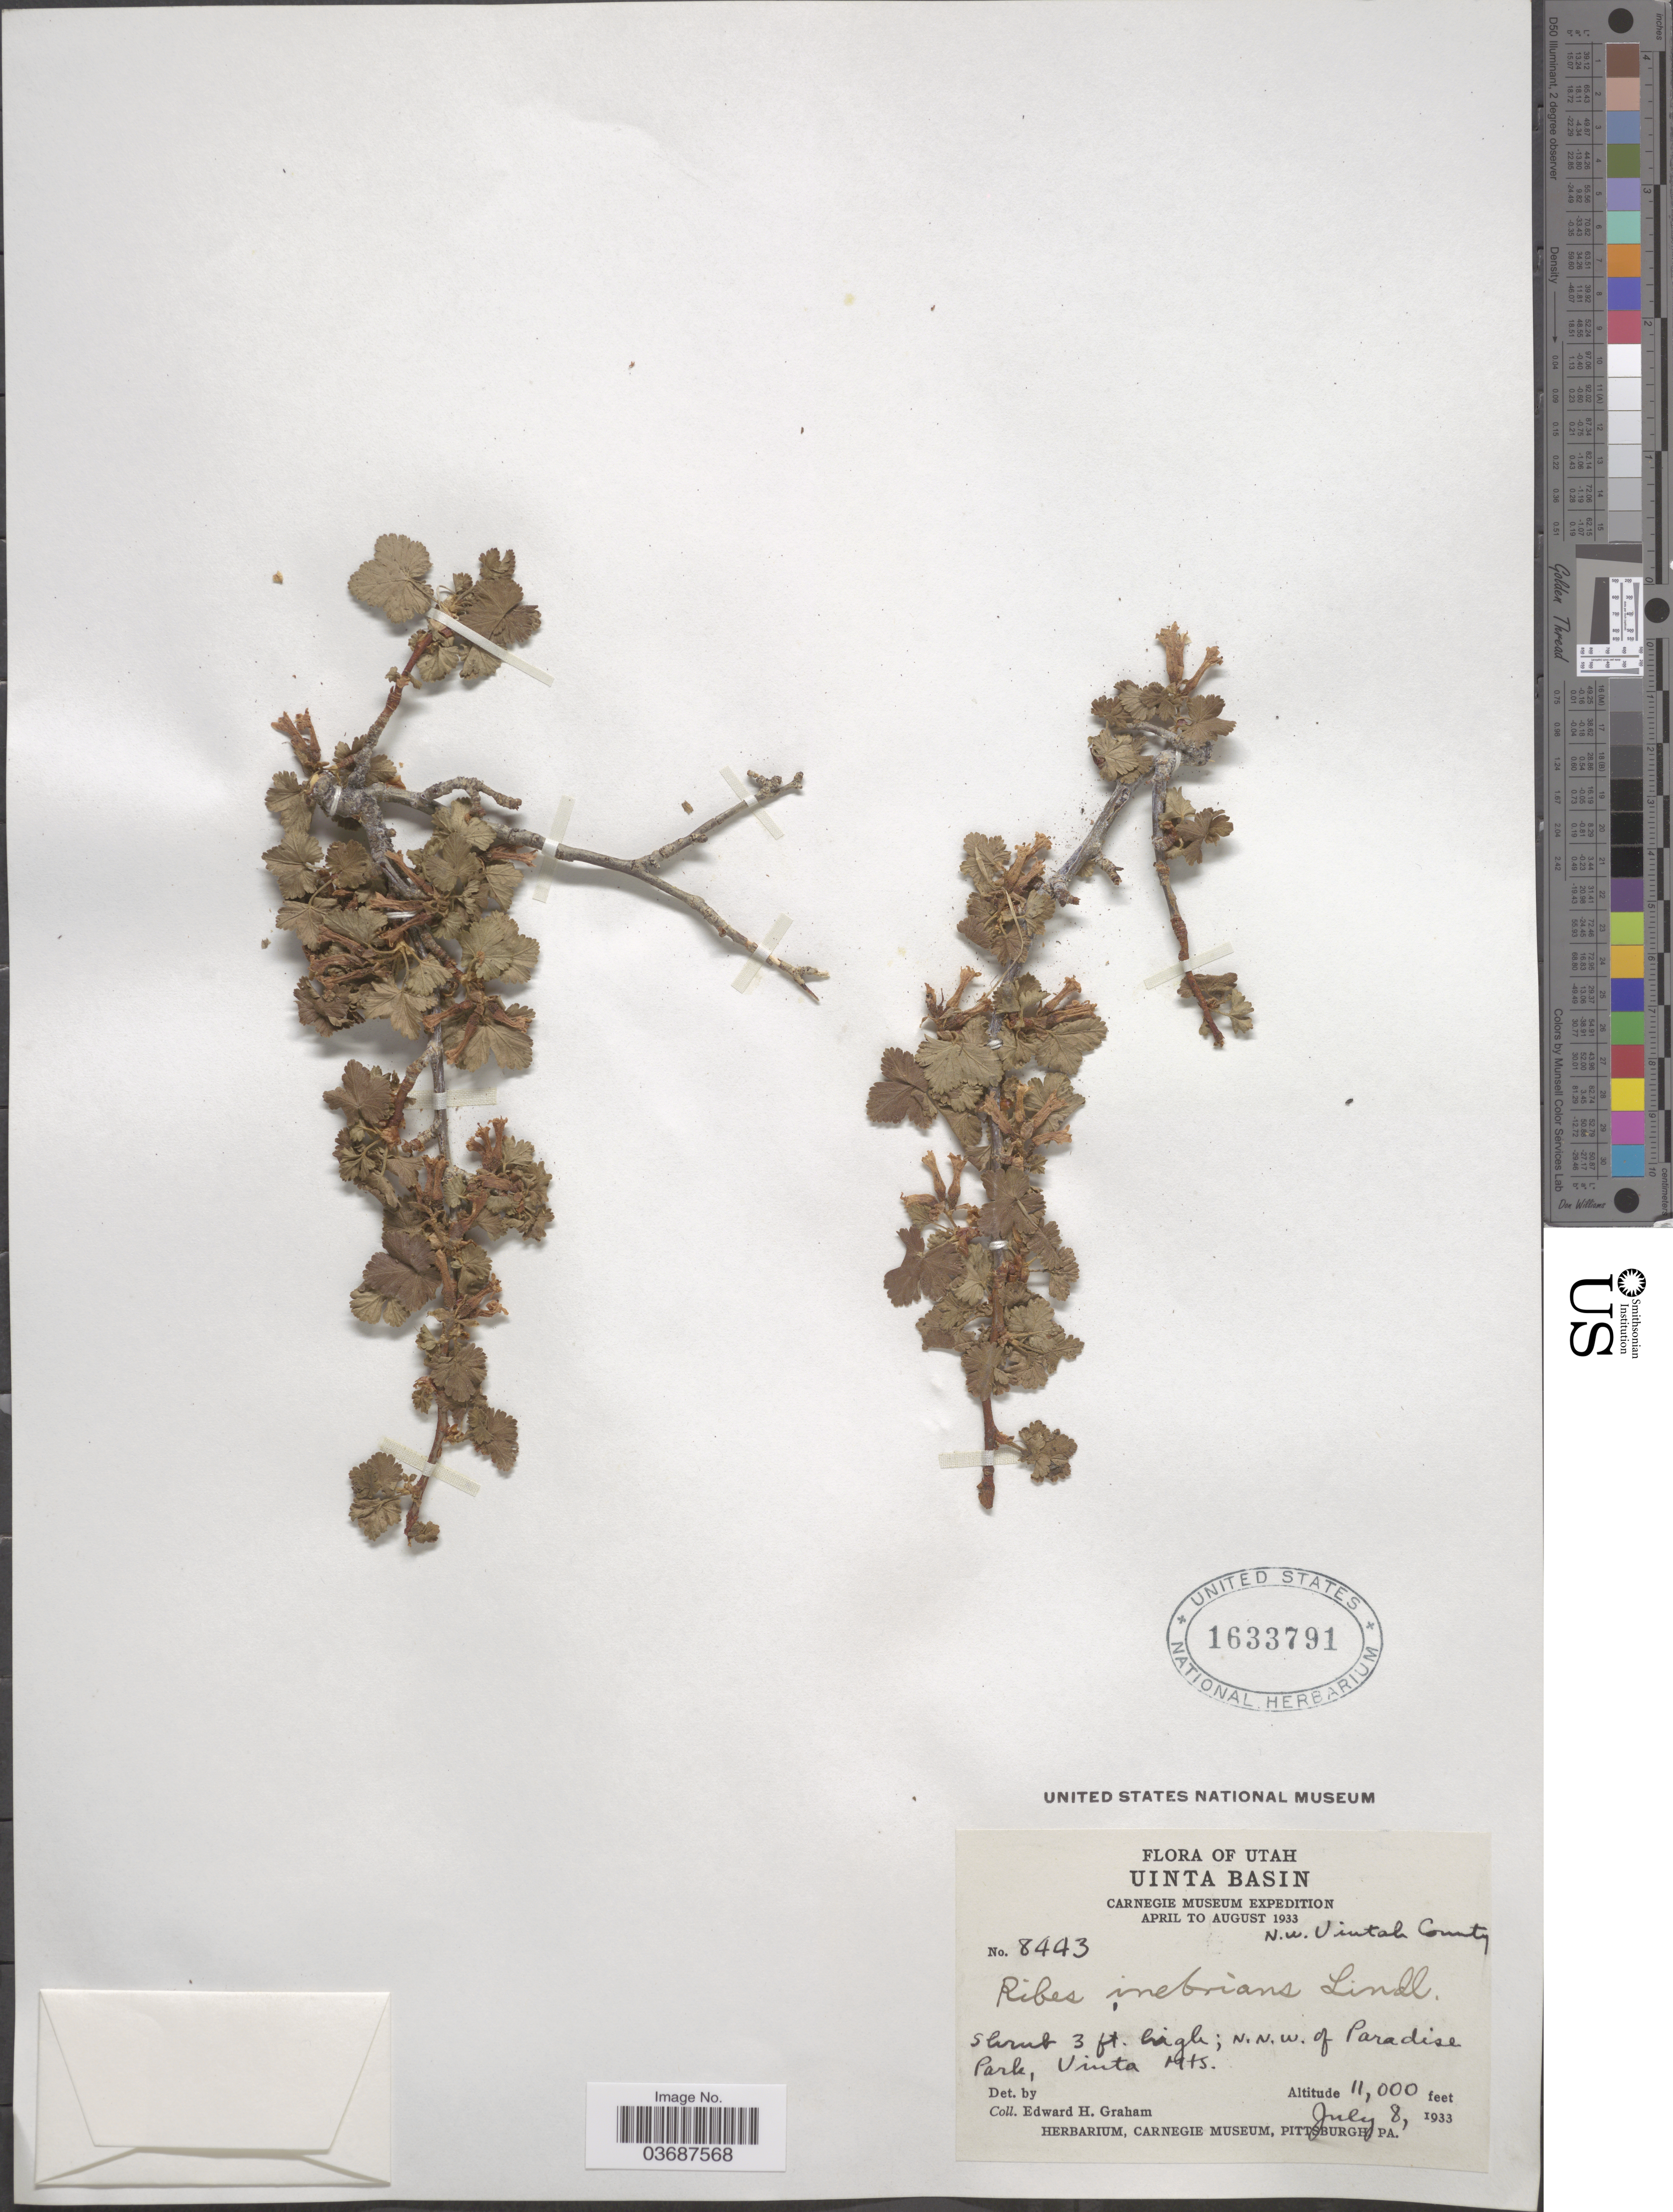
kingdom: Plantae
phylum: Tracheophyta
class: Magnoliopsida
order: Saxifragales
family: Grossulariaceae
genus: Ribes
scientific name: Ribes inebrians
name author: Lindl.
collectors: E. H. Graham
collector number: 8443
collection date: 1933-07-08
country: United States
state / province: Utah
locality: Uinta Basin. Carnegie Museum Expedition April to August 1933. N.W. Uintah County. N.N.W. of Paradise Park, Uinta Mts.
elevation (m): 3353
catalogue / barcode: US 1633791